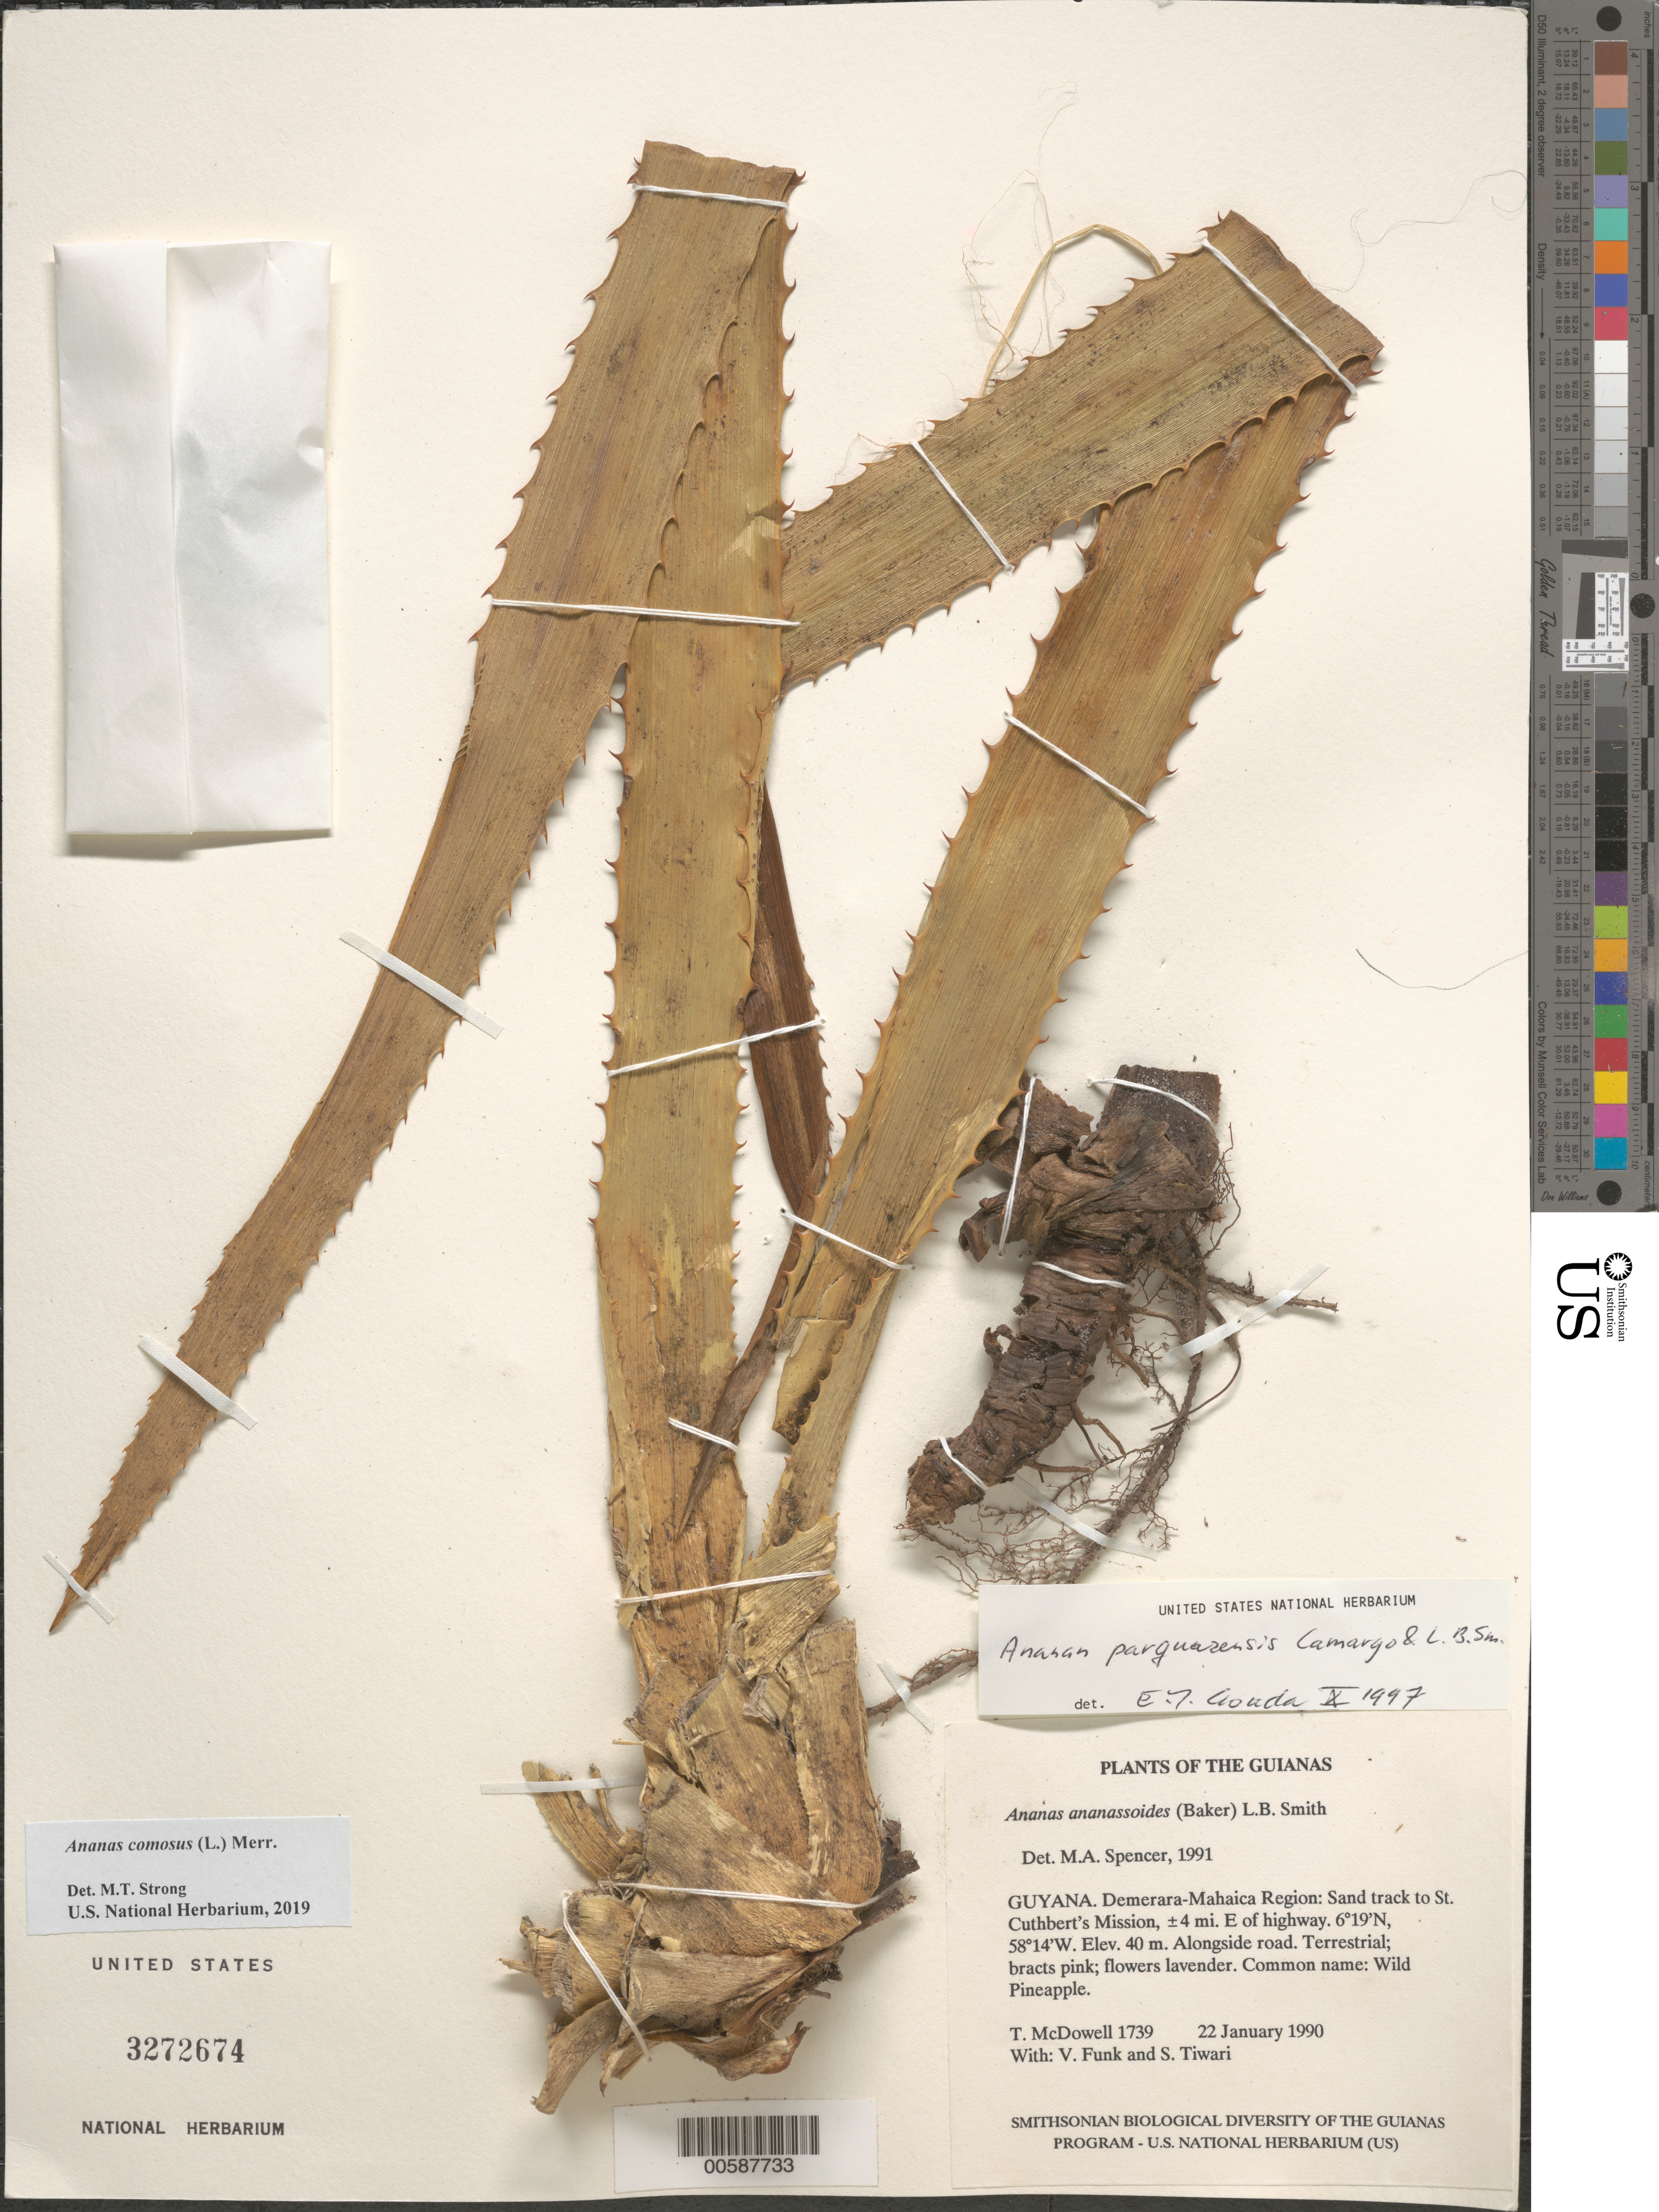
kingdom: Plantae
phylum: Tracheophyta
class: Liliopsida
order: Poales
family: Bromeliaceae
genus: Ananas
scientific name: Ananas comosus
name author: (L.) Merr.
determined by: Strong, Mark T., (BOT), Smithsonian Institution - National Museum of Natural History (UNITED STATES)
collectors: T. McDowell, V. Funk & S. Tiwari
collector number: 1739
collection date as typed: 22 January 1990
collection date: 1990-01-22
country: Guyana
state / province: Demerara-Mahaica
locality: Sand track to St. Cuthbert's Mission, ±4 mi. East of highway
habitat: Alongside road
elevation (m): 40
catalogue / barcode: US 3272674